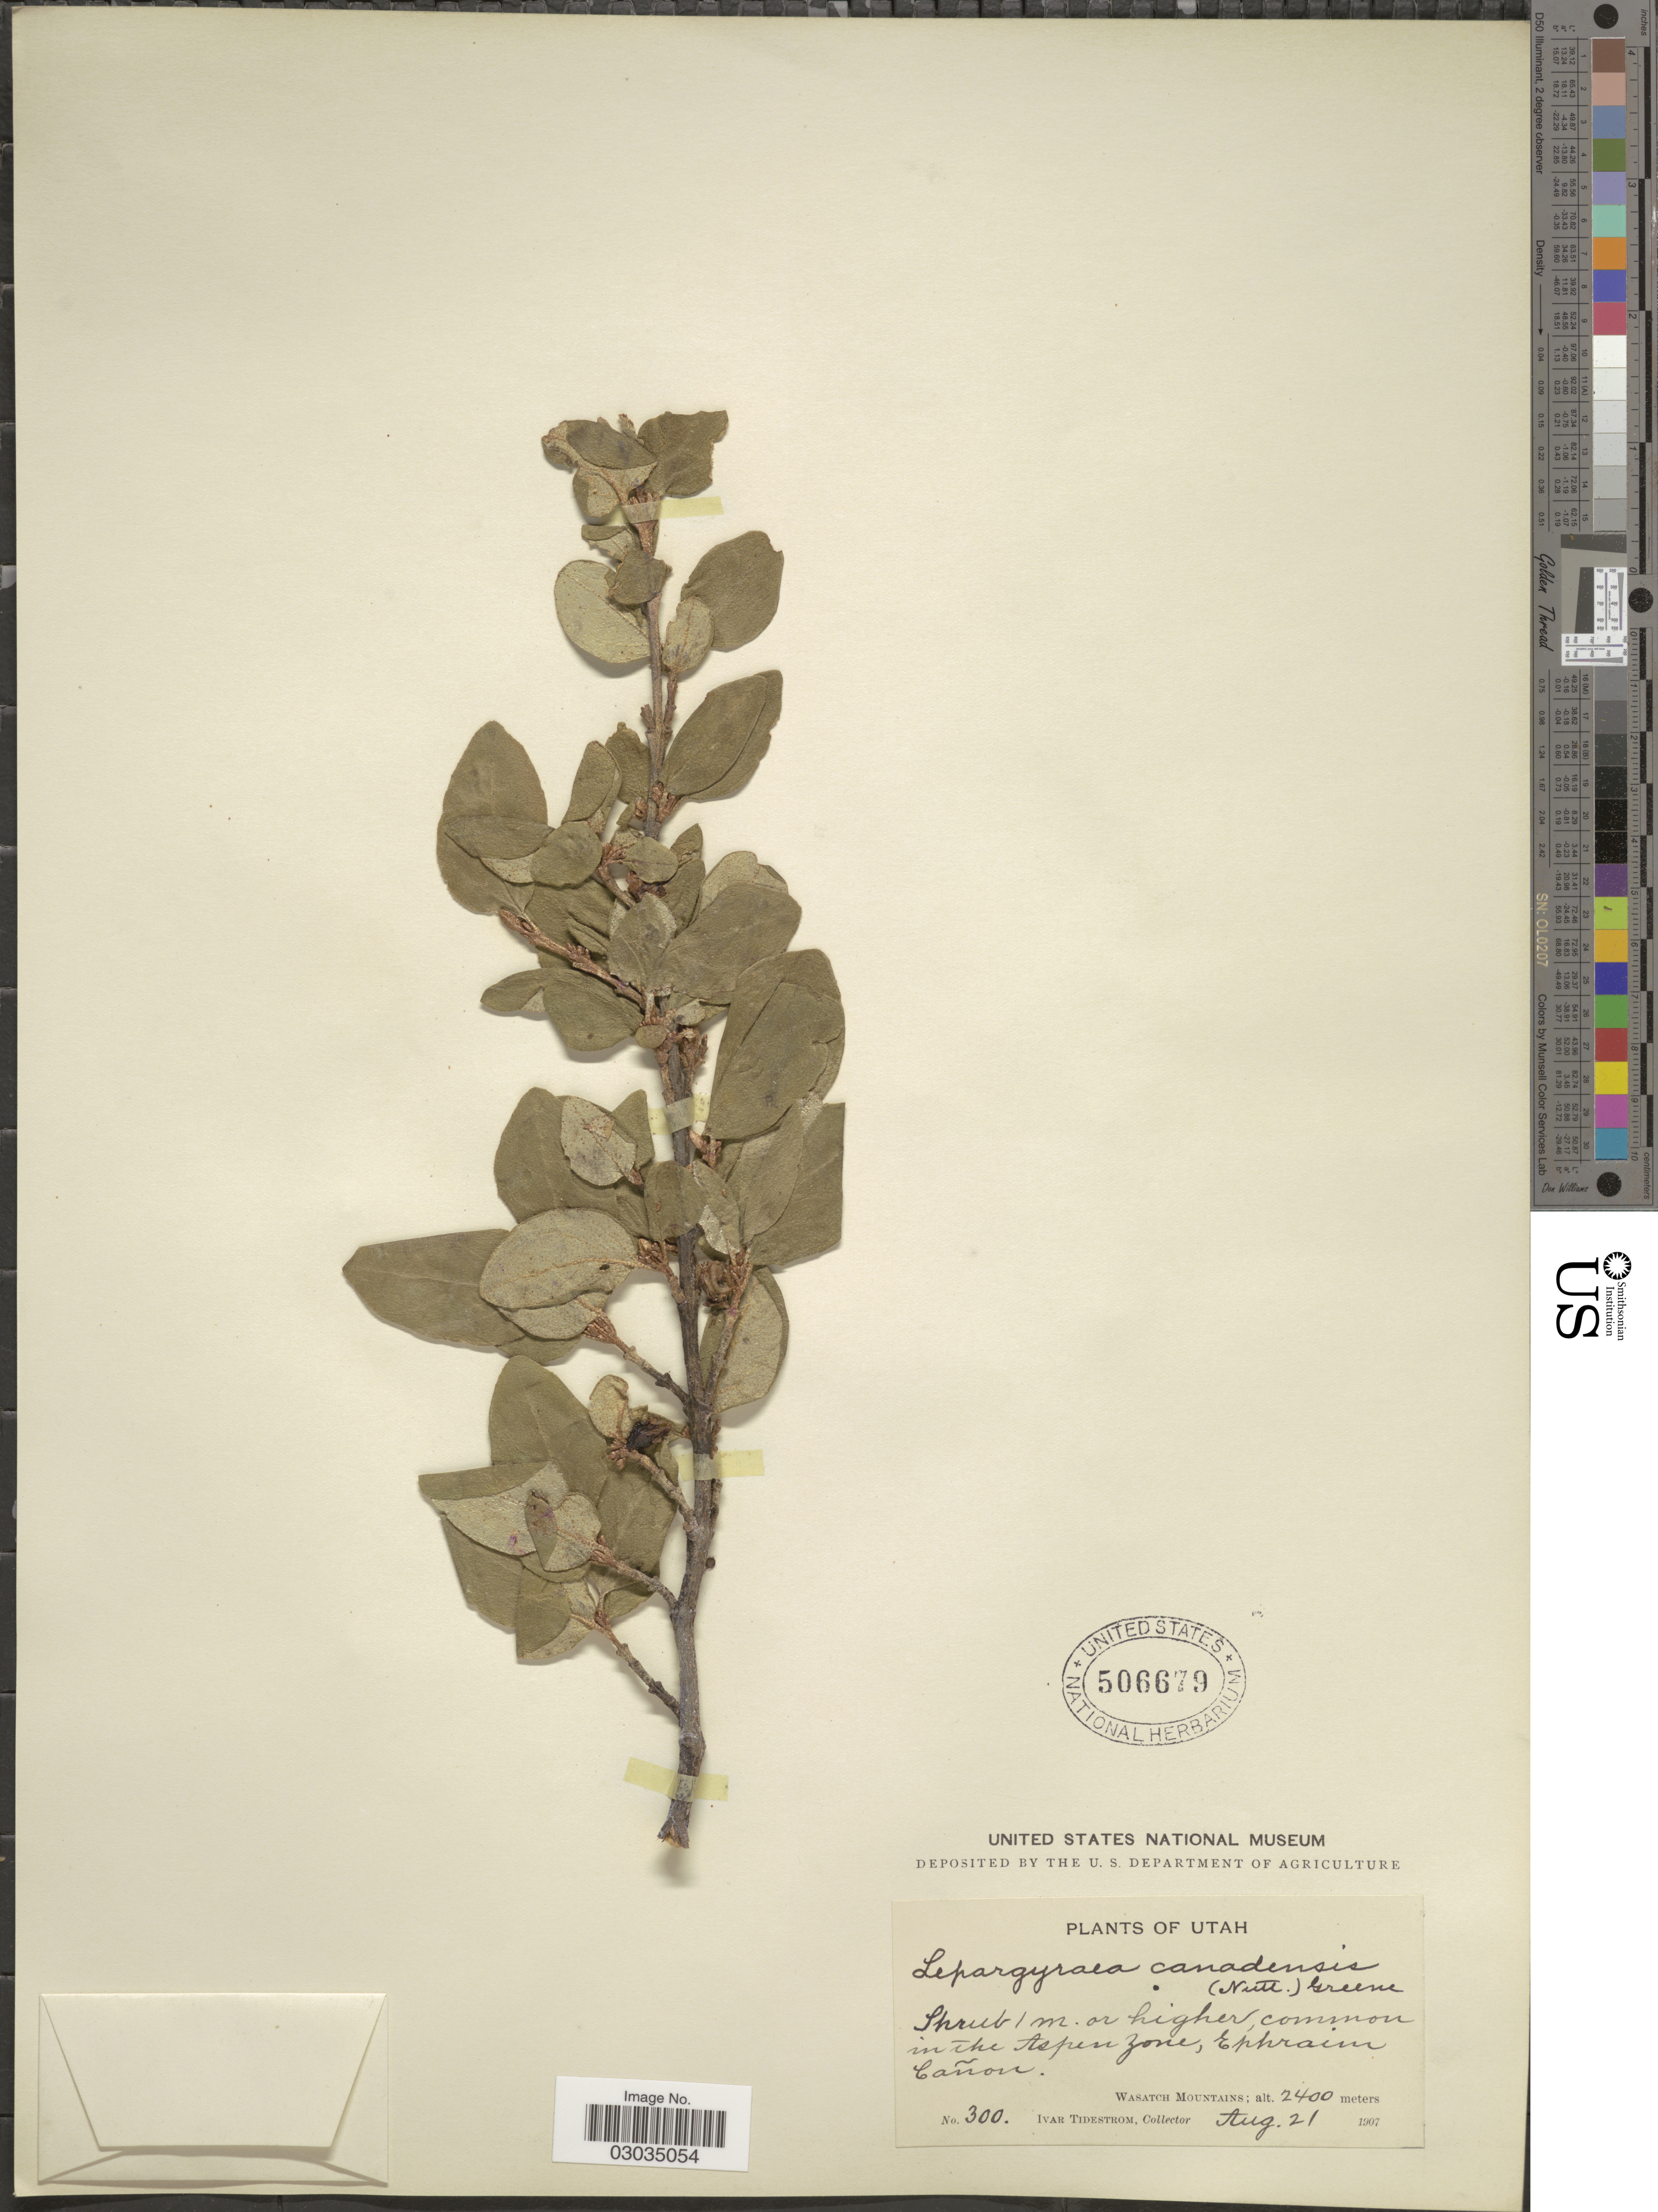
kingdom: Plantae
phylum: Tracheophyta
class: Magnoliopsida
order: Rosales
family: Elaeagnaceae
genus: Shepherdia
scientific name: Shepherdia canadensis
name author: (L.) Nutt.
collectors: I. F. Tidestrom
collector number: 300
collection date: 1907-08-21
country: United States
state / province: Utah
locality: Common in the Aspen zone, Ephraim Cañon, Wasatch Mountains.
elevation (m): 2400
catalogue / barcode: US 506679